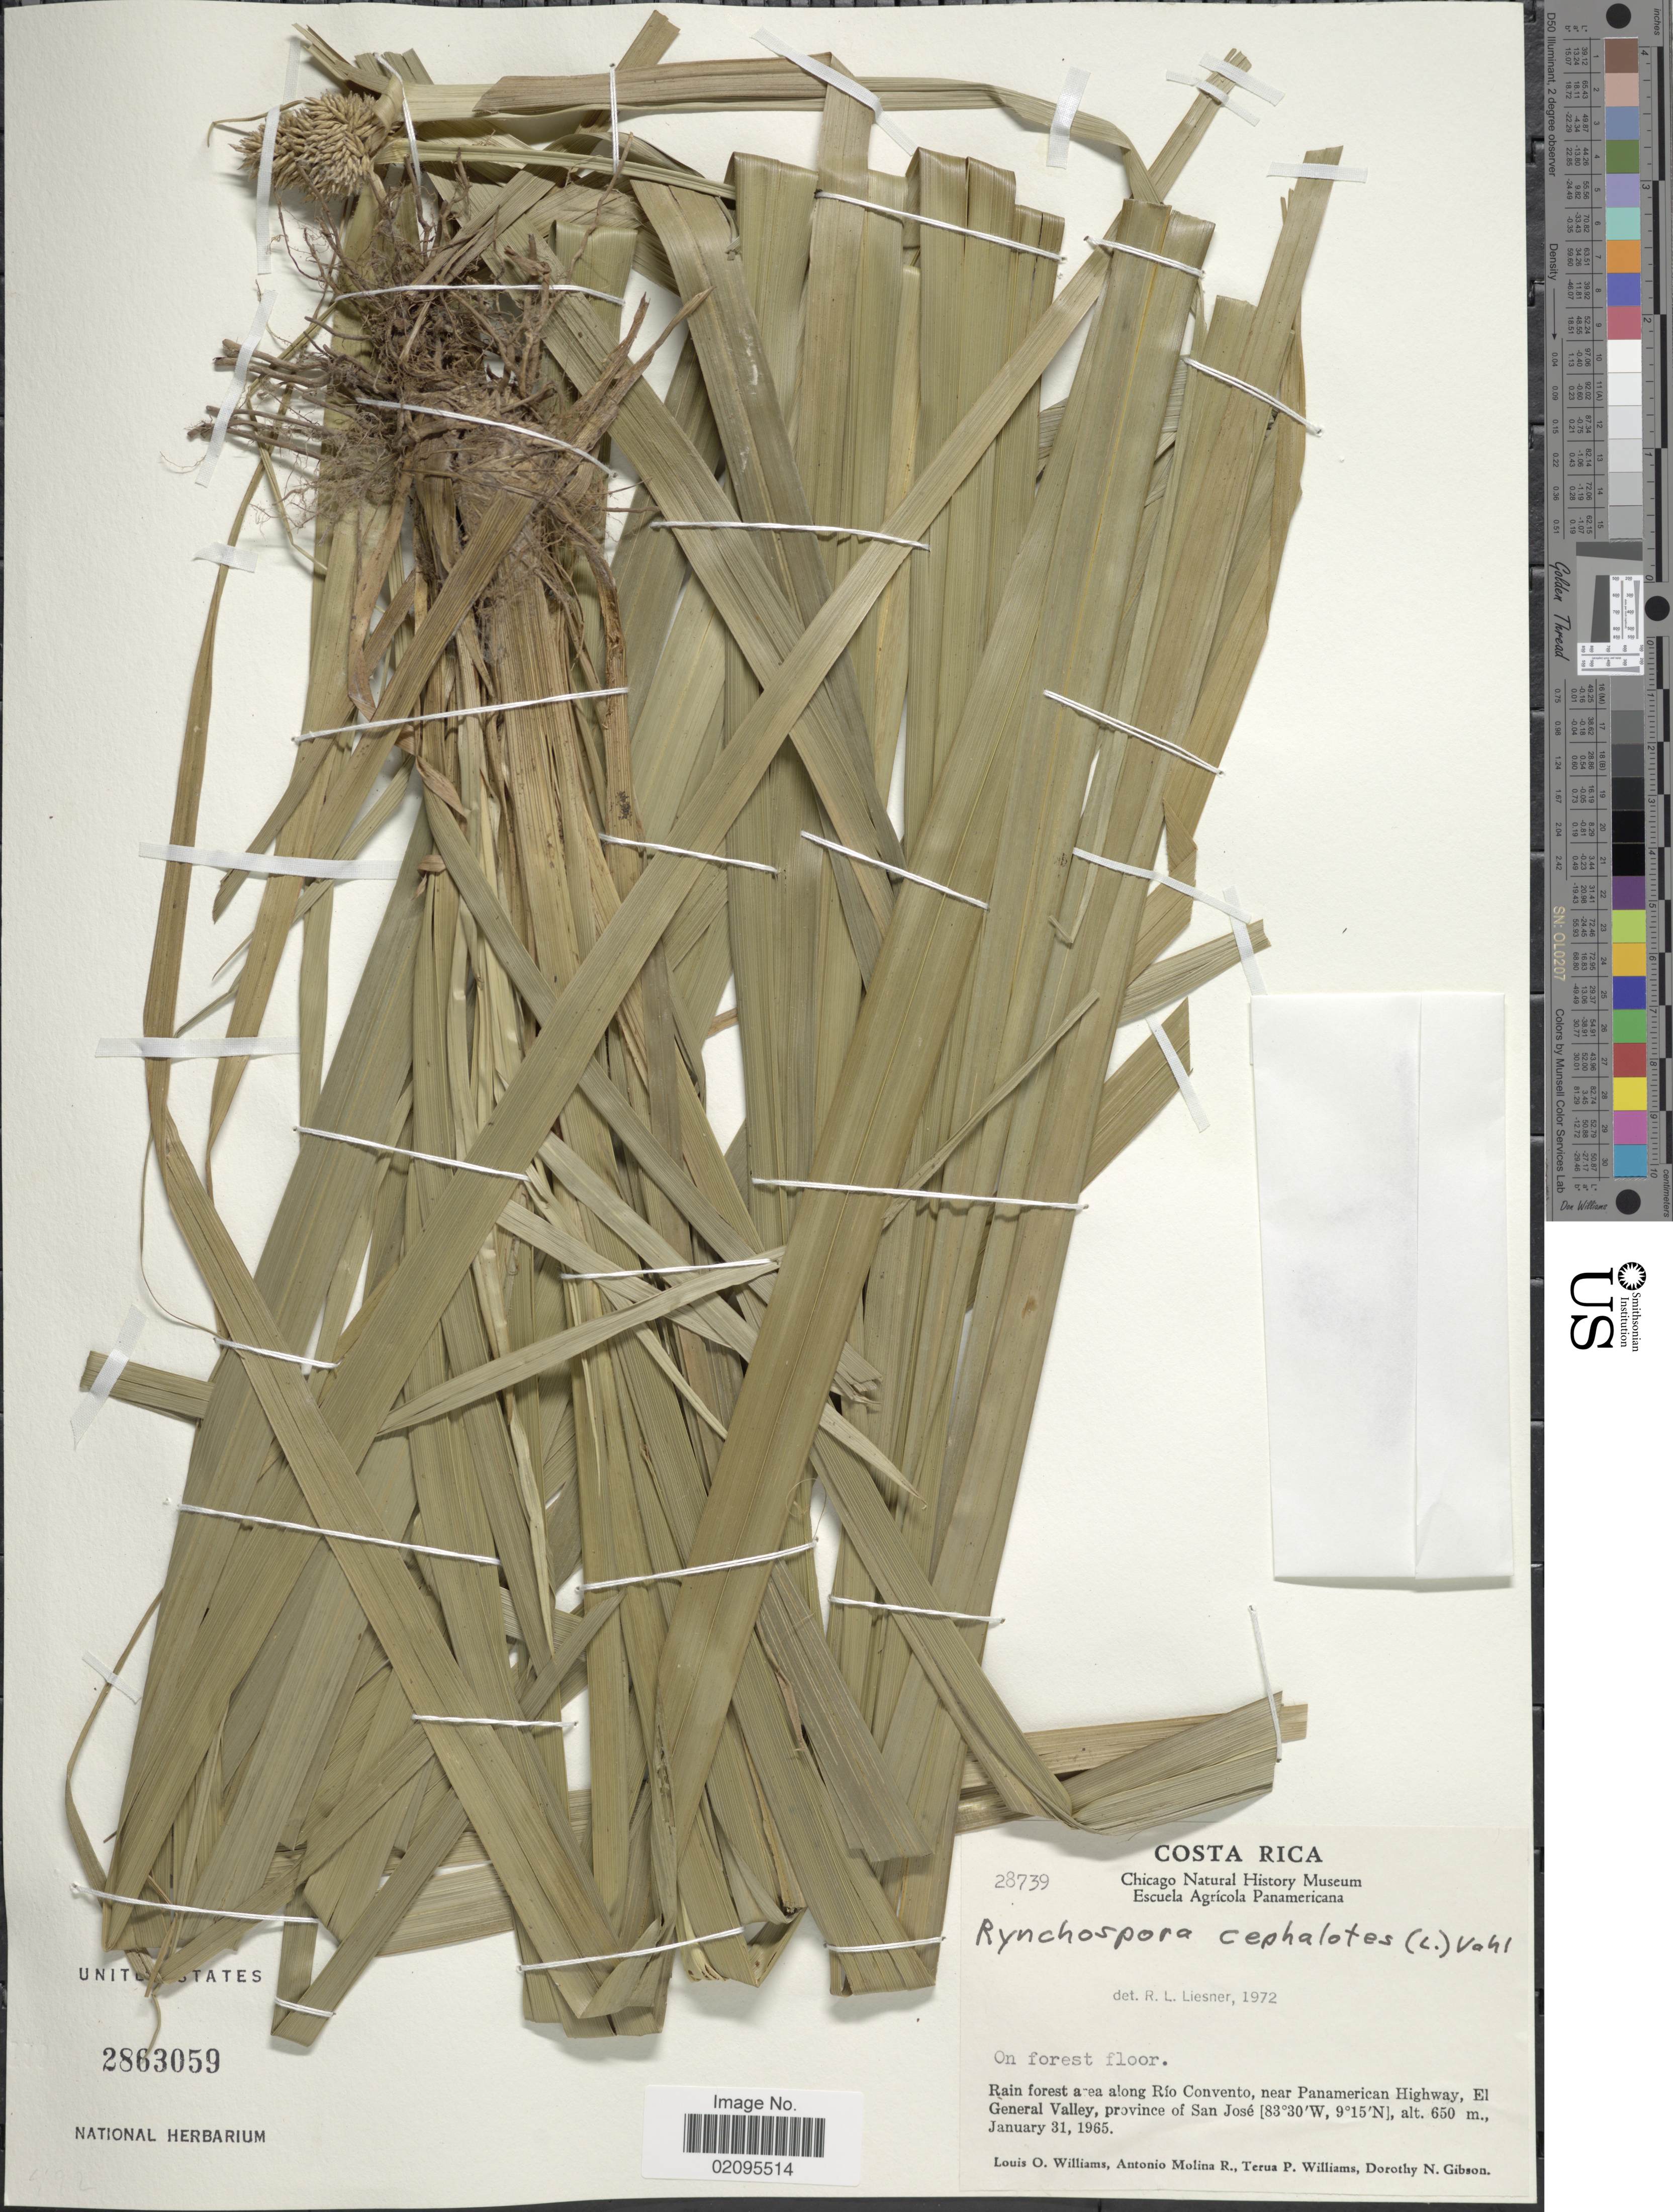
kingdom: Plantae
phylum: Tracheophyta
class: Liliopsida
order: Poales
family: Cyperaceae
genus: Rhynchospora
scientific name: Rhynchospora cephalotes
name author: (L.) Vahl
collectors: L. O. Williams, A. Molina R., T. Williams & D. N. Gibson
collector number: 28739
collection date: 1965-01-31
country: Costa Rica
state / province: San José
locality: Rain forest area along Rio Convento, near Panamerican Highway, El General Valley.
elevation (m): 650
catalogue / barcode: US 2863059